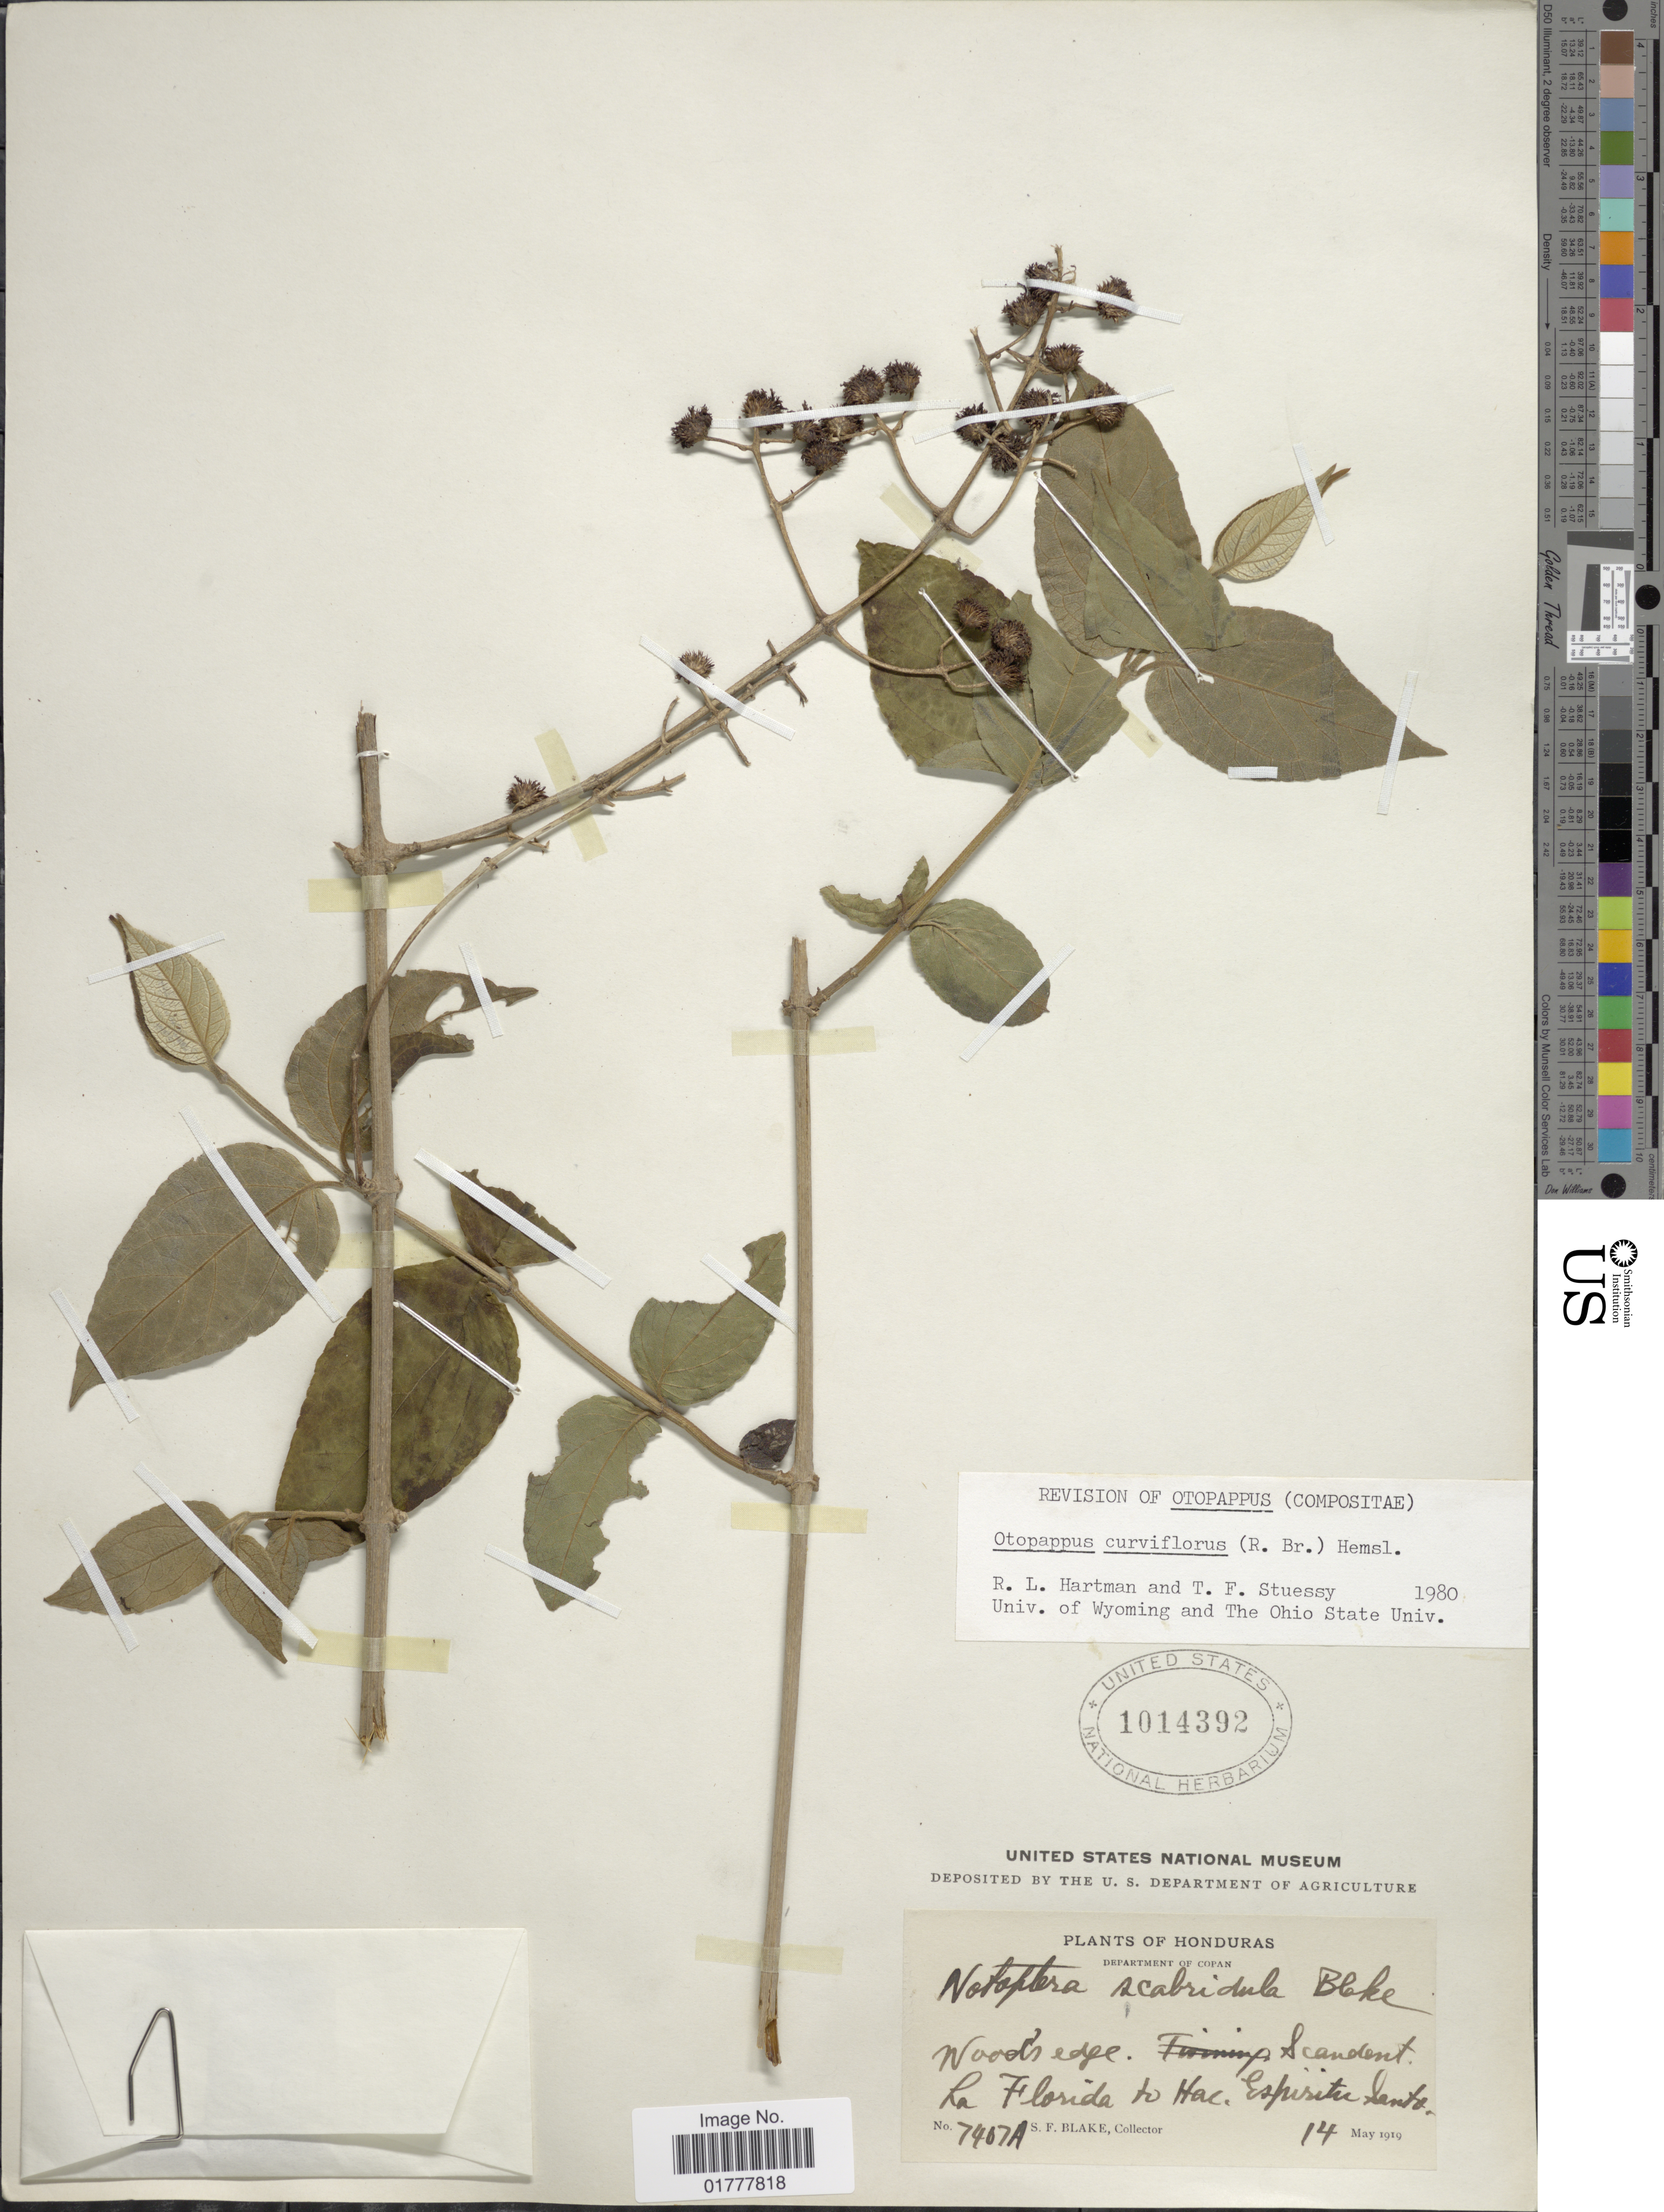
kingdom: Plantae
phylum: Tracheophyta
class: Magnoliopsida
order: Asterales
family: Asteraceae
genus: Otopappus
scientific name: Otopappus curviflorus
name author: (R. Br.) Hemsl.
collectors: S. Blake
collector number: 7407A*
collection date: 1919-05-14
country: Honduras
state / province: Copán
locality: Honduras. Department of Copan. La Florida to Hac, Espiritu Santo.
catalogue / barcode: US 1014392